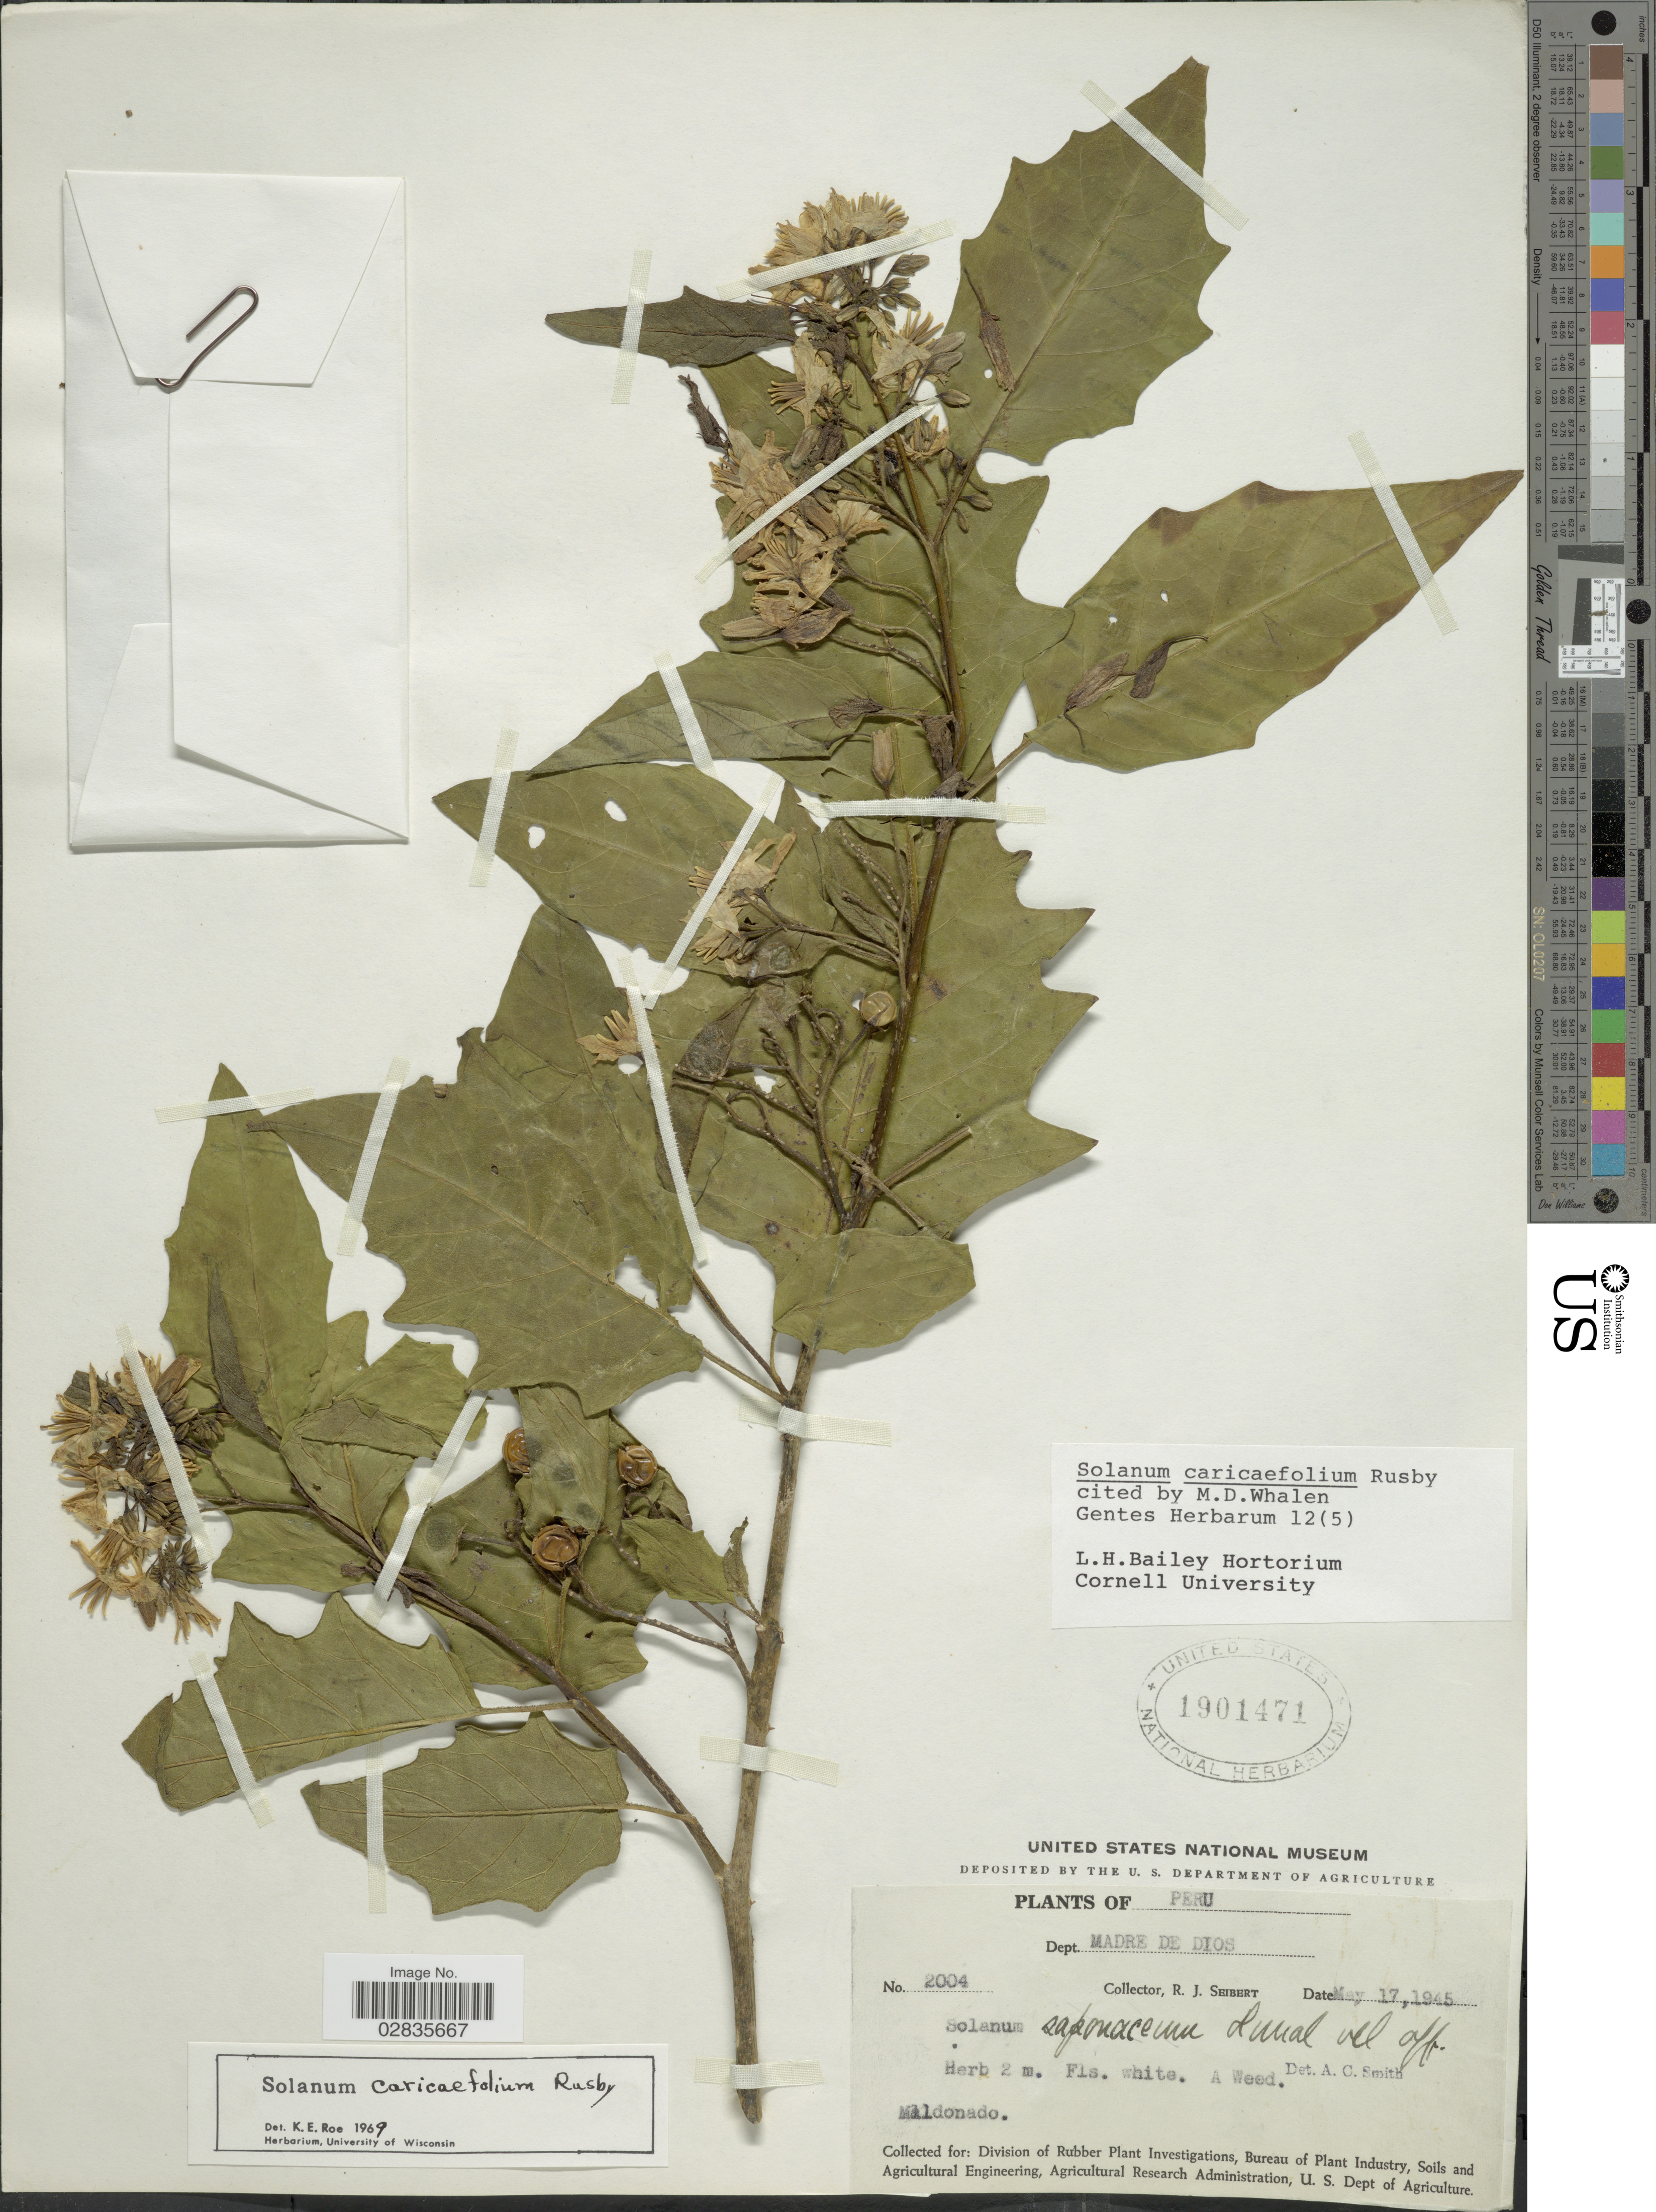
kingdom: Plantae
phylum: Tracheophyta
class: Magnoliopsida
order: Solanales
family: Solanaceae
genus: Solanum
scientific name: Solanum caricaefolium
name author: Rusby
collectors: R. J. Seibert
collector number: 2004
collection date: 1945-05-17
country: Peru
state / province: Madre de Dios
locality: Dept. Madre de Dios, Maldonado.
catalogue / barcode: US 1901471